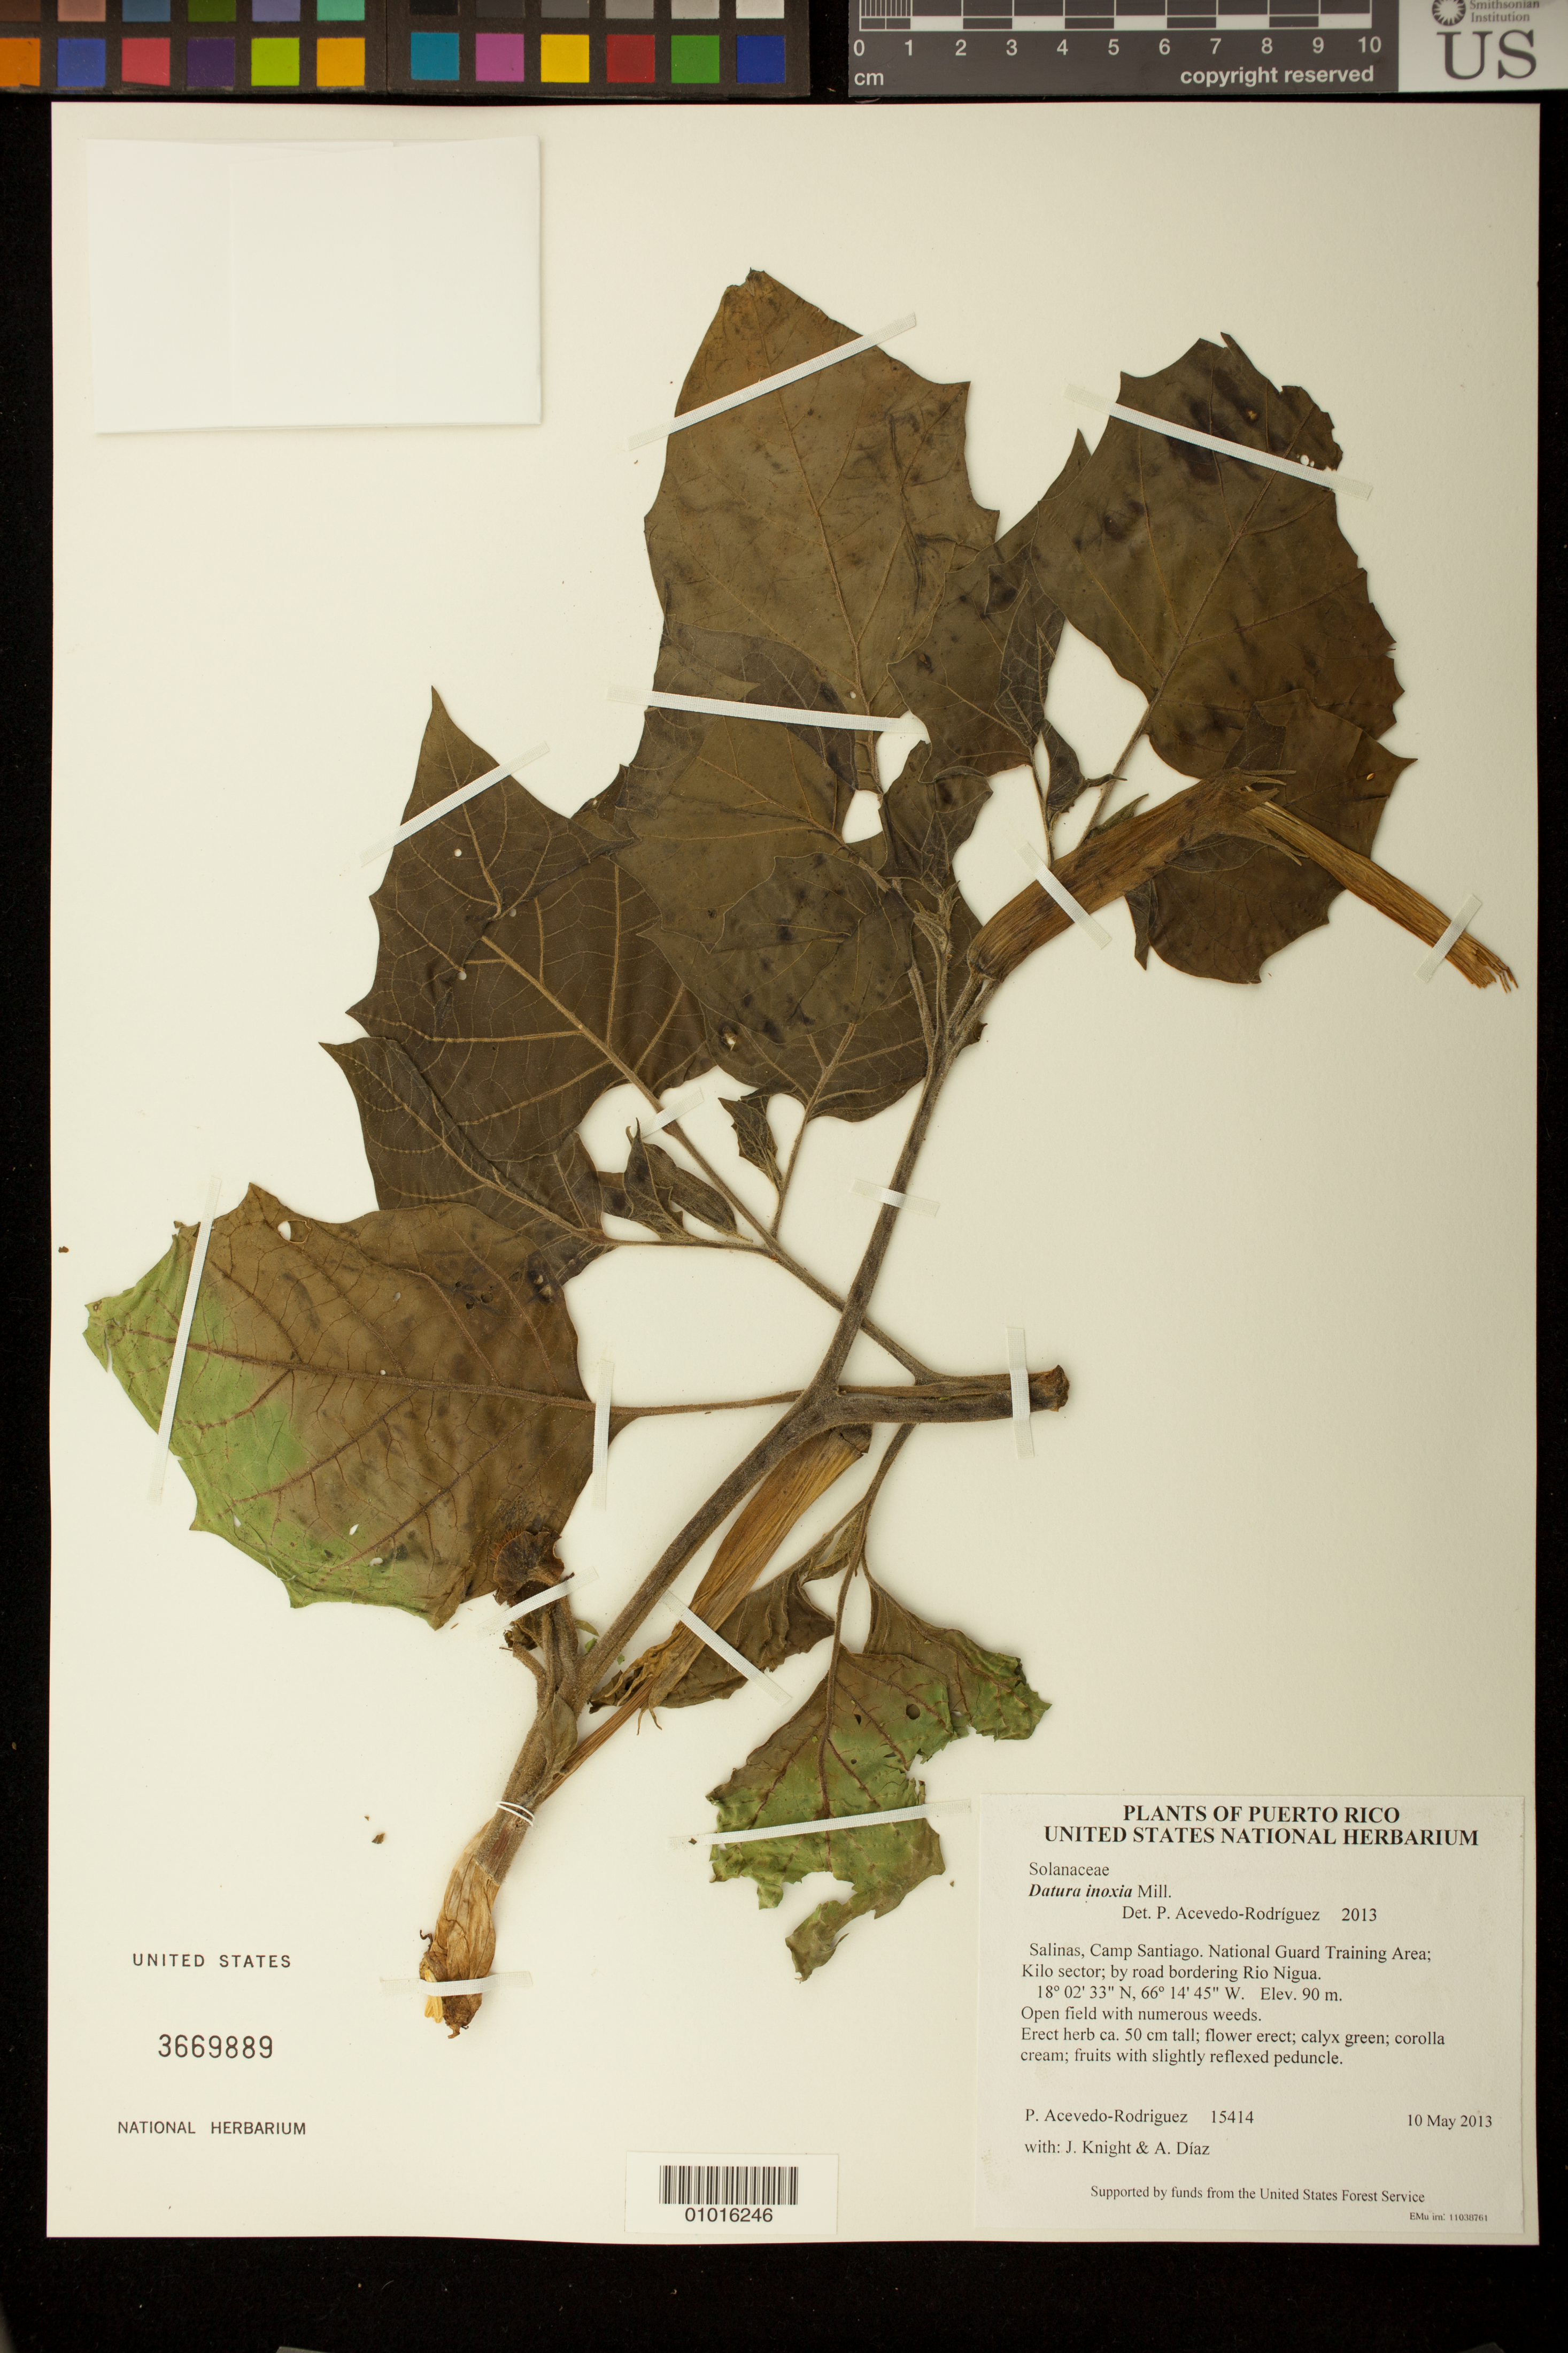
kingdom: Plantae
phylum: Tracheophyta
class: Magnoliopsida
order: Solanales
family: Solanaceae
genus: Datura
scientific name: Datura innoxia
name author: Mill.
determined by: Acevedo-Rodríguez, P., (BOT), Smithsonian Institution - National Museum of Natural History (UNITED STATES)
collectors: P. Acevedo-Rodr., J. Knight & A. Díaz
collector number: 15414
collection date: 2013-05-10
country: Puerto Rico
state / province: Salinas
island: Puerto Rico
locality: Camp Santiago. National Guard Training Area; Kilo sector; by road bordering Rio Nigua.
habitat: Open field with numerous weeds.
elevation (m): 90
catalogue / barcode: US 3669889